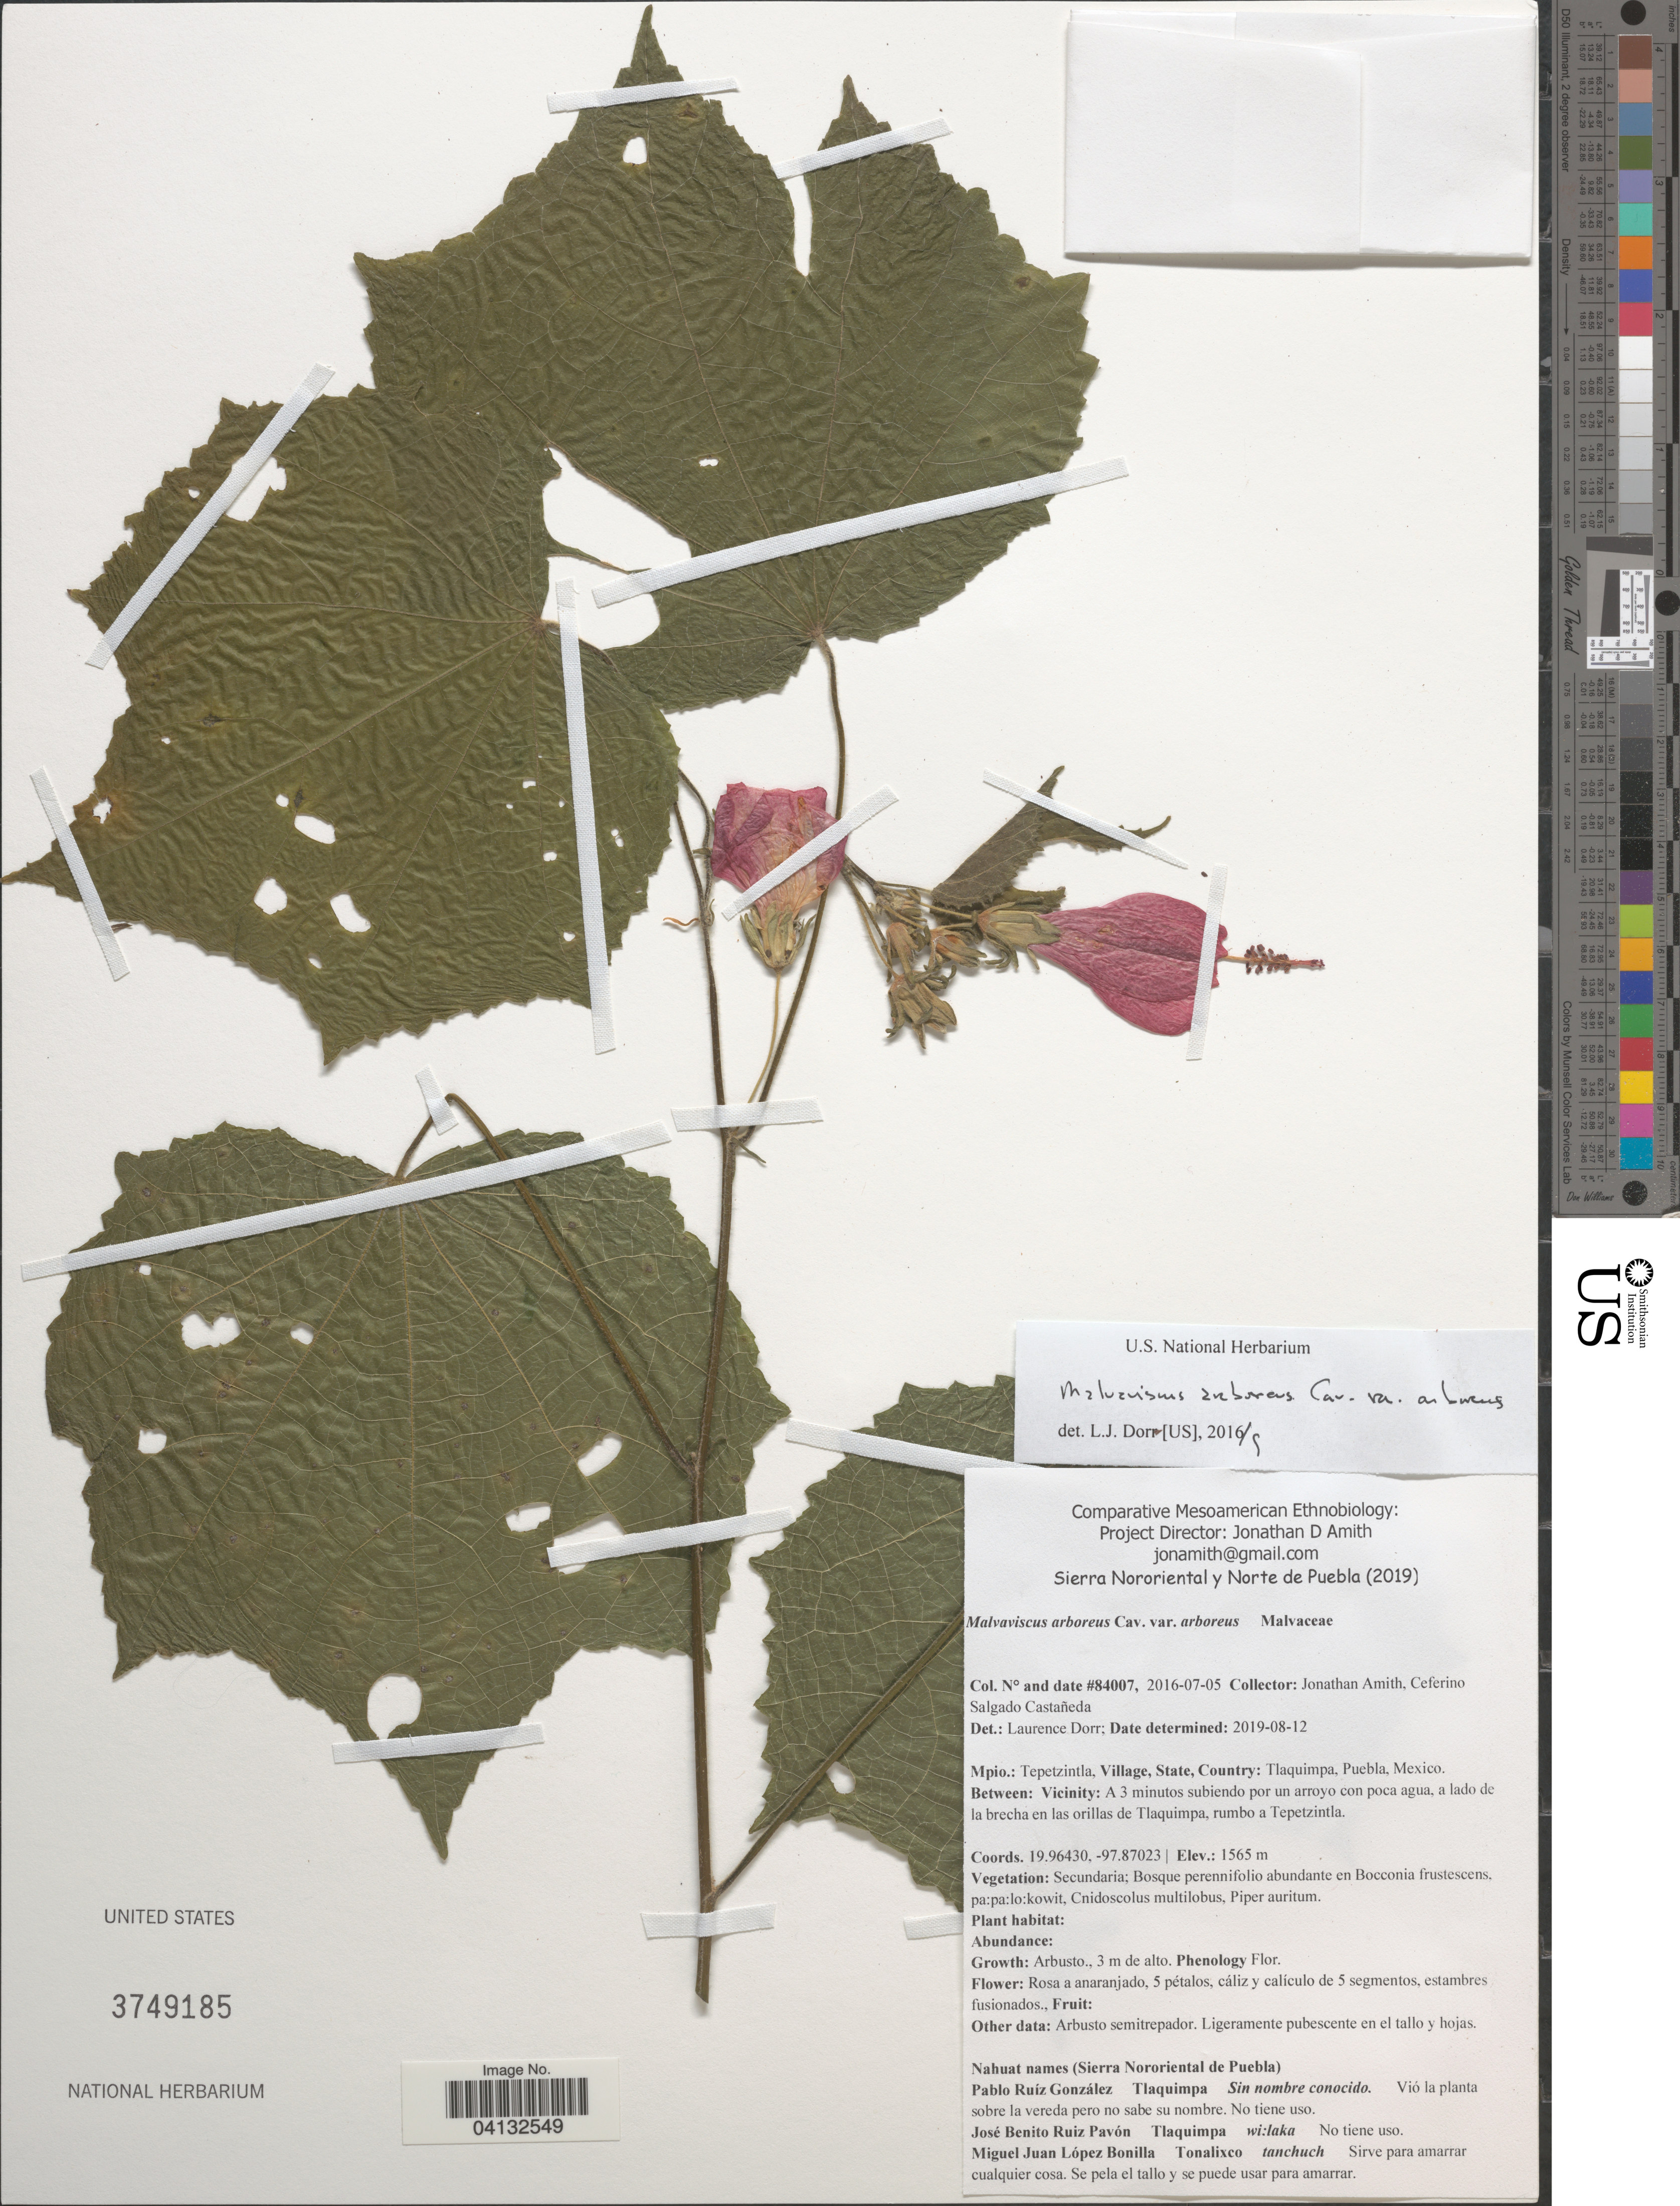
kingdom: Plantae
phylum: Tracheophyta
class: Magnoliopsida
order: Malvales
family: Malvaceae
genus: Malvaviscus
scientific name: Malvaviscus arboreus var. arboreus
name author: Cav.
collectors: J. D. Amith & C. Salgado Castañeda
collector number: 84007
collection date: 2016-07-05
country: Mexico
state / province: Puebla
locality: Mpio.: Tepetzintla, Village: Tlaquimpa. Between: Vicinity: A 3 minutos subiendo por in arroyo con poca agua, a lado de la brecha en las orillas de Tlaquimpa, rumbo a Tepetzintla.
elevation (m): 1565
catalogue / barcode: US 3749185